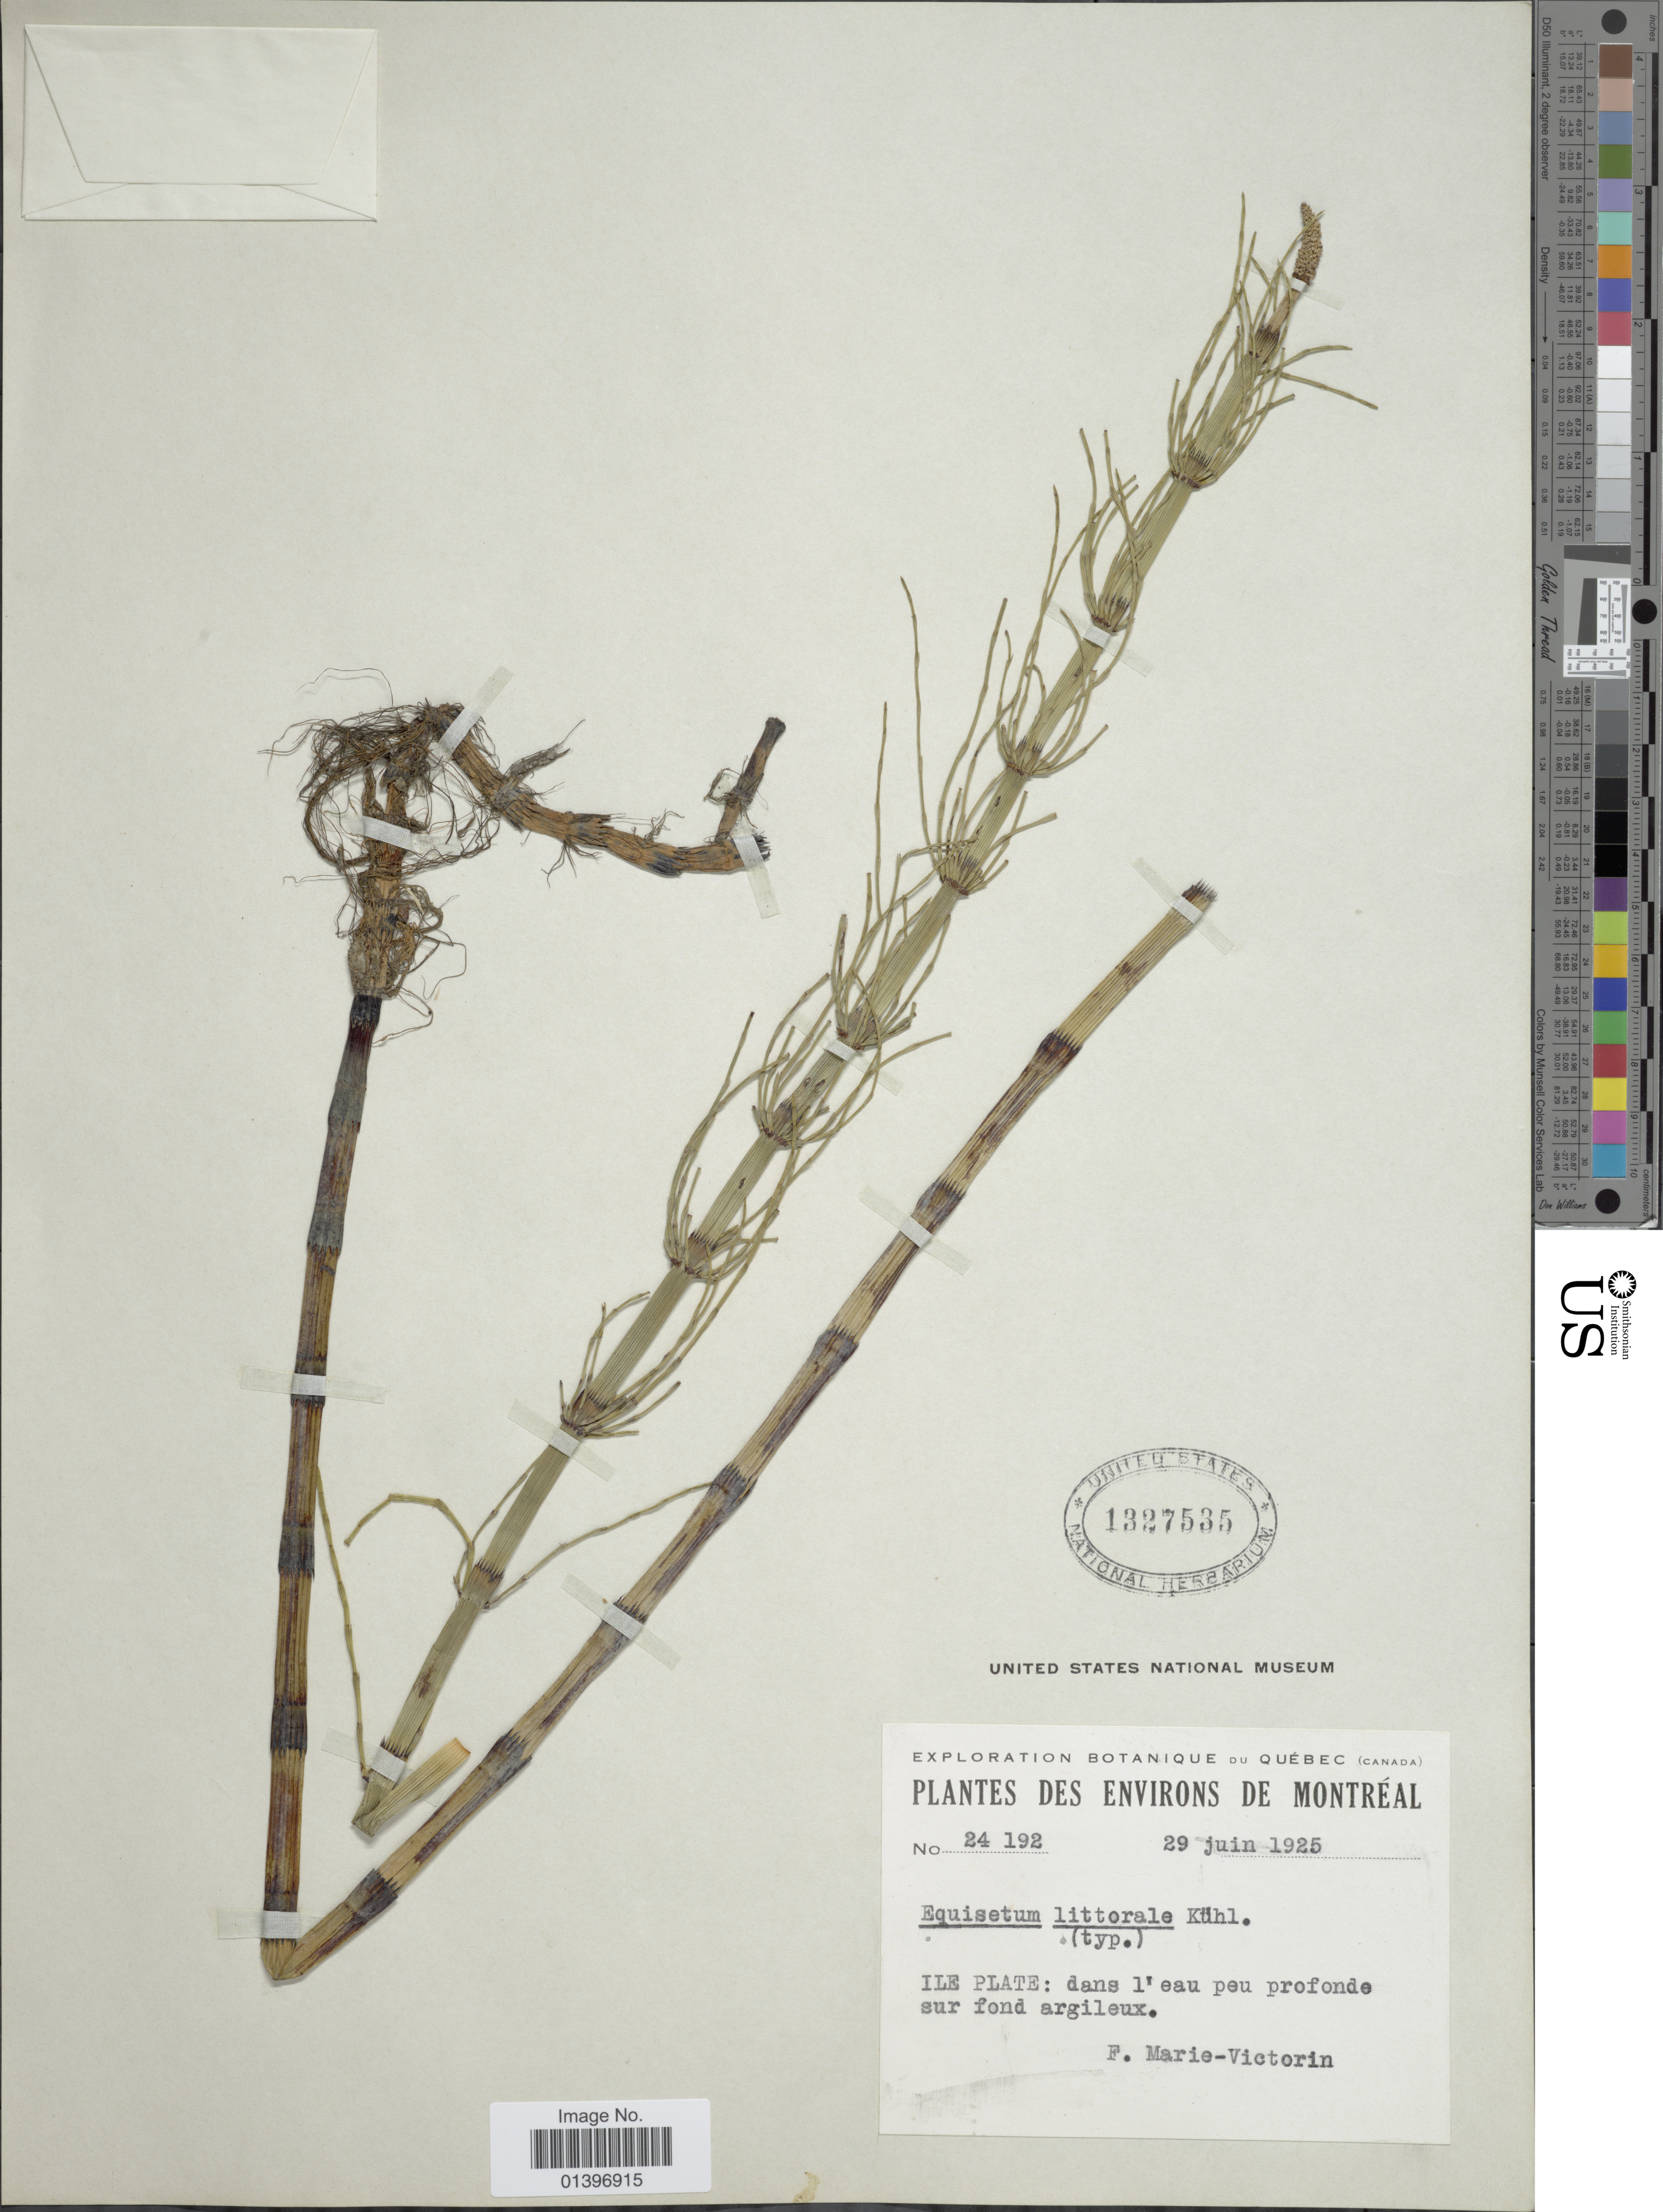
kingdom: Plantae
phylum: Tracheophyta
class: Polypodiopsida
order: Equisetales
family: Equisetaceae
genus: Equisetum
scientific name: Equisetum x litorale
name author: Kuhlw.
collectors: Fr. Marie-Victorin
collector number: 24192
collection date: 1925-06-29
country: Canada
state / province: Quebec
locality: Environs de Montréal, Ile Plate: dans l'eau peu profonde sur fond argileux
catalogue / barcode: US 1327535